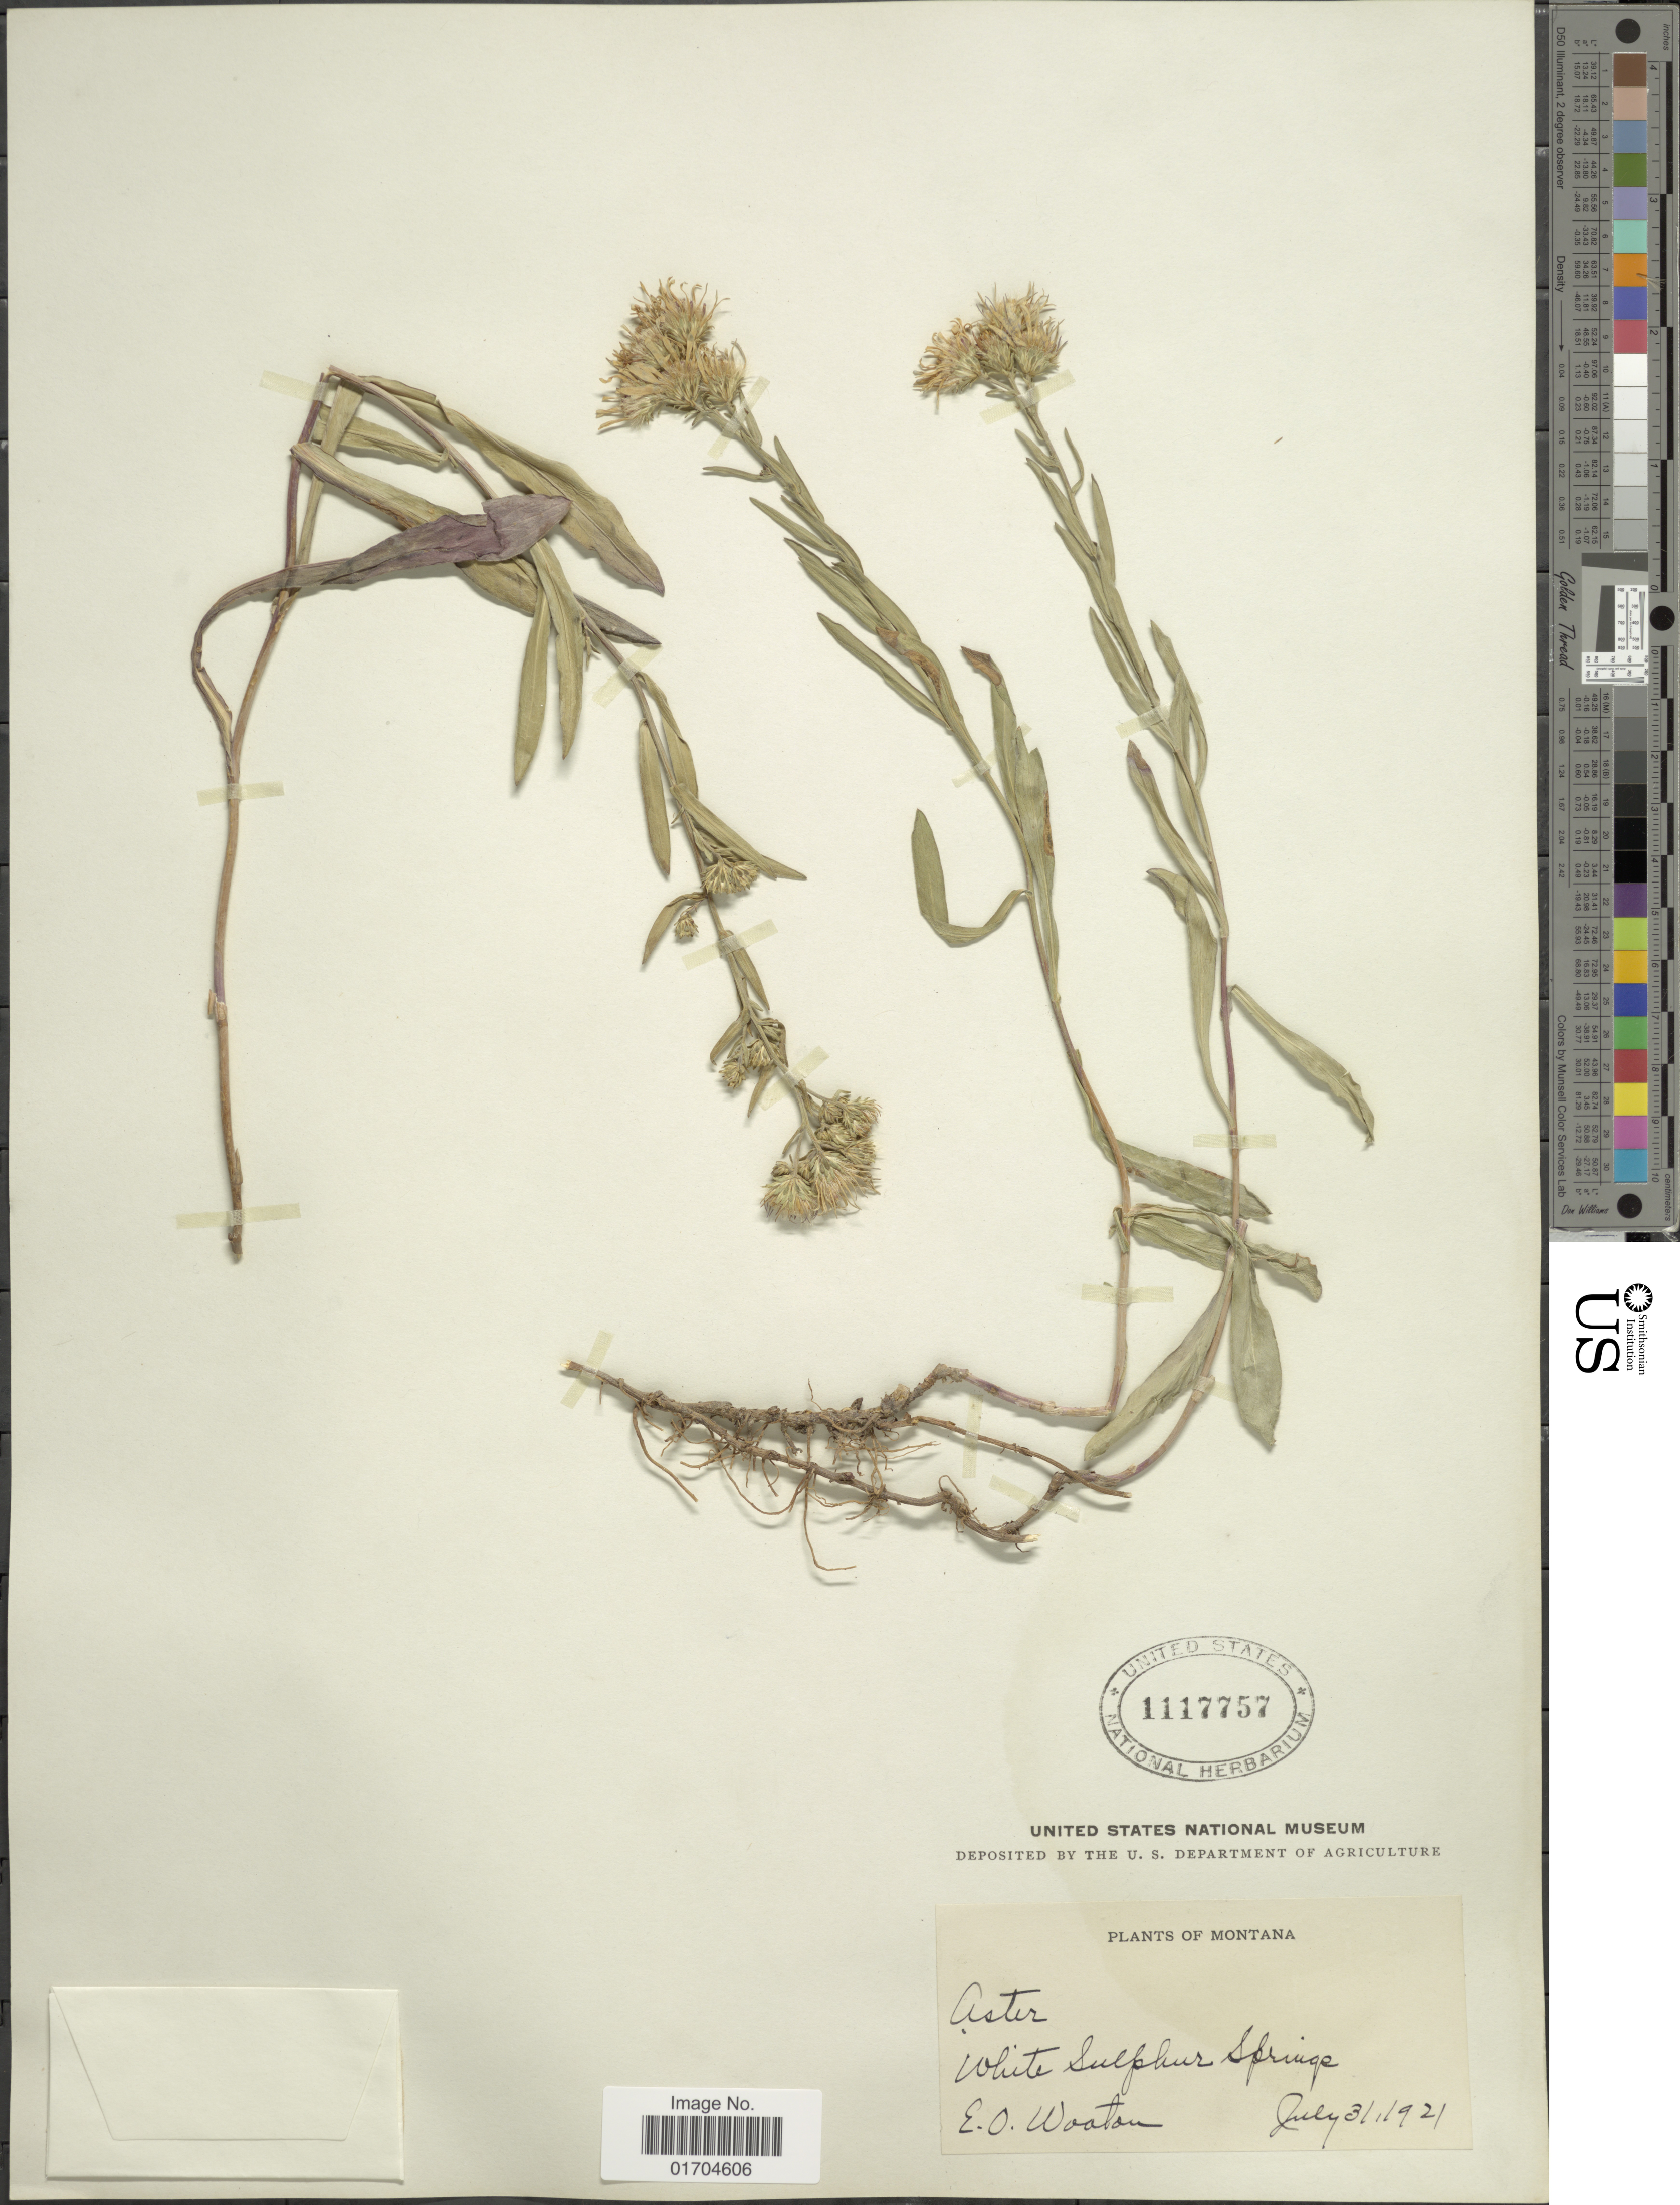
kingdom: Plantae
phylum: Tracheophyta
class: Magnoliopsida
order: Asterales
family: Asteraceae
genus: Symphyotrichum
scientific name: Symphyotrichum sp.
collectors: E. O. Wooton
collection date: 1921-07-31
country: United States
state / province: Montana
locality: White sulphur springs.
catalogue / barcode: US 1117757